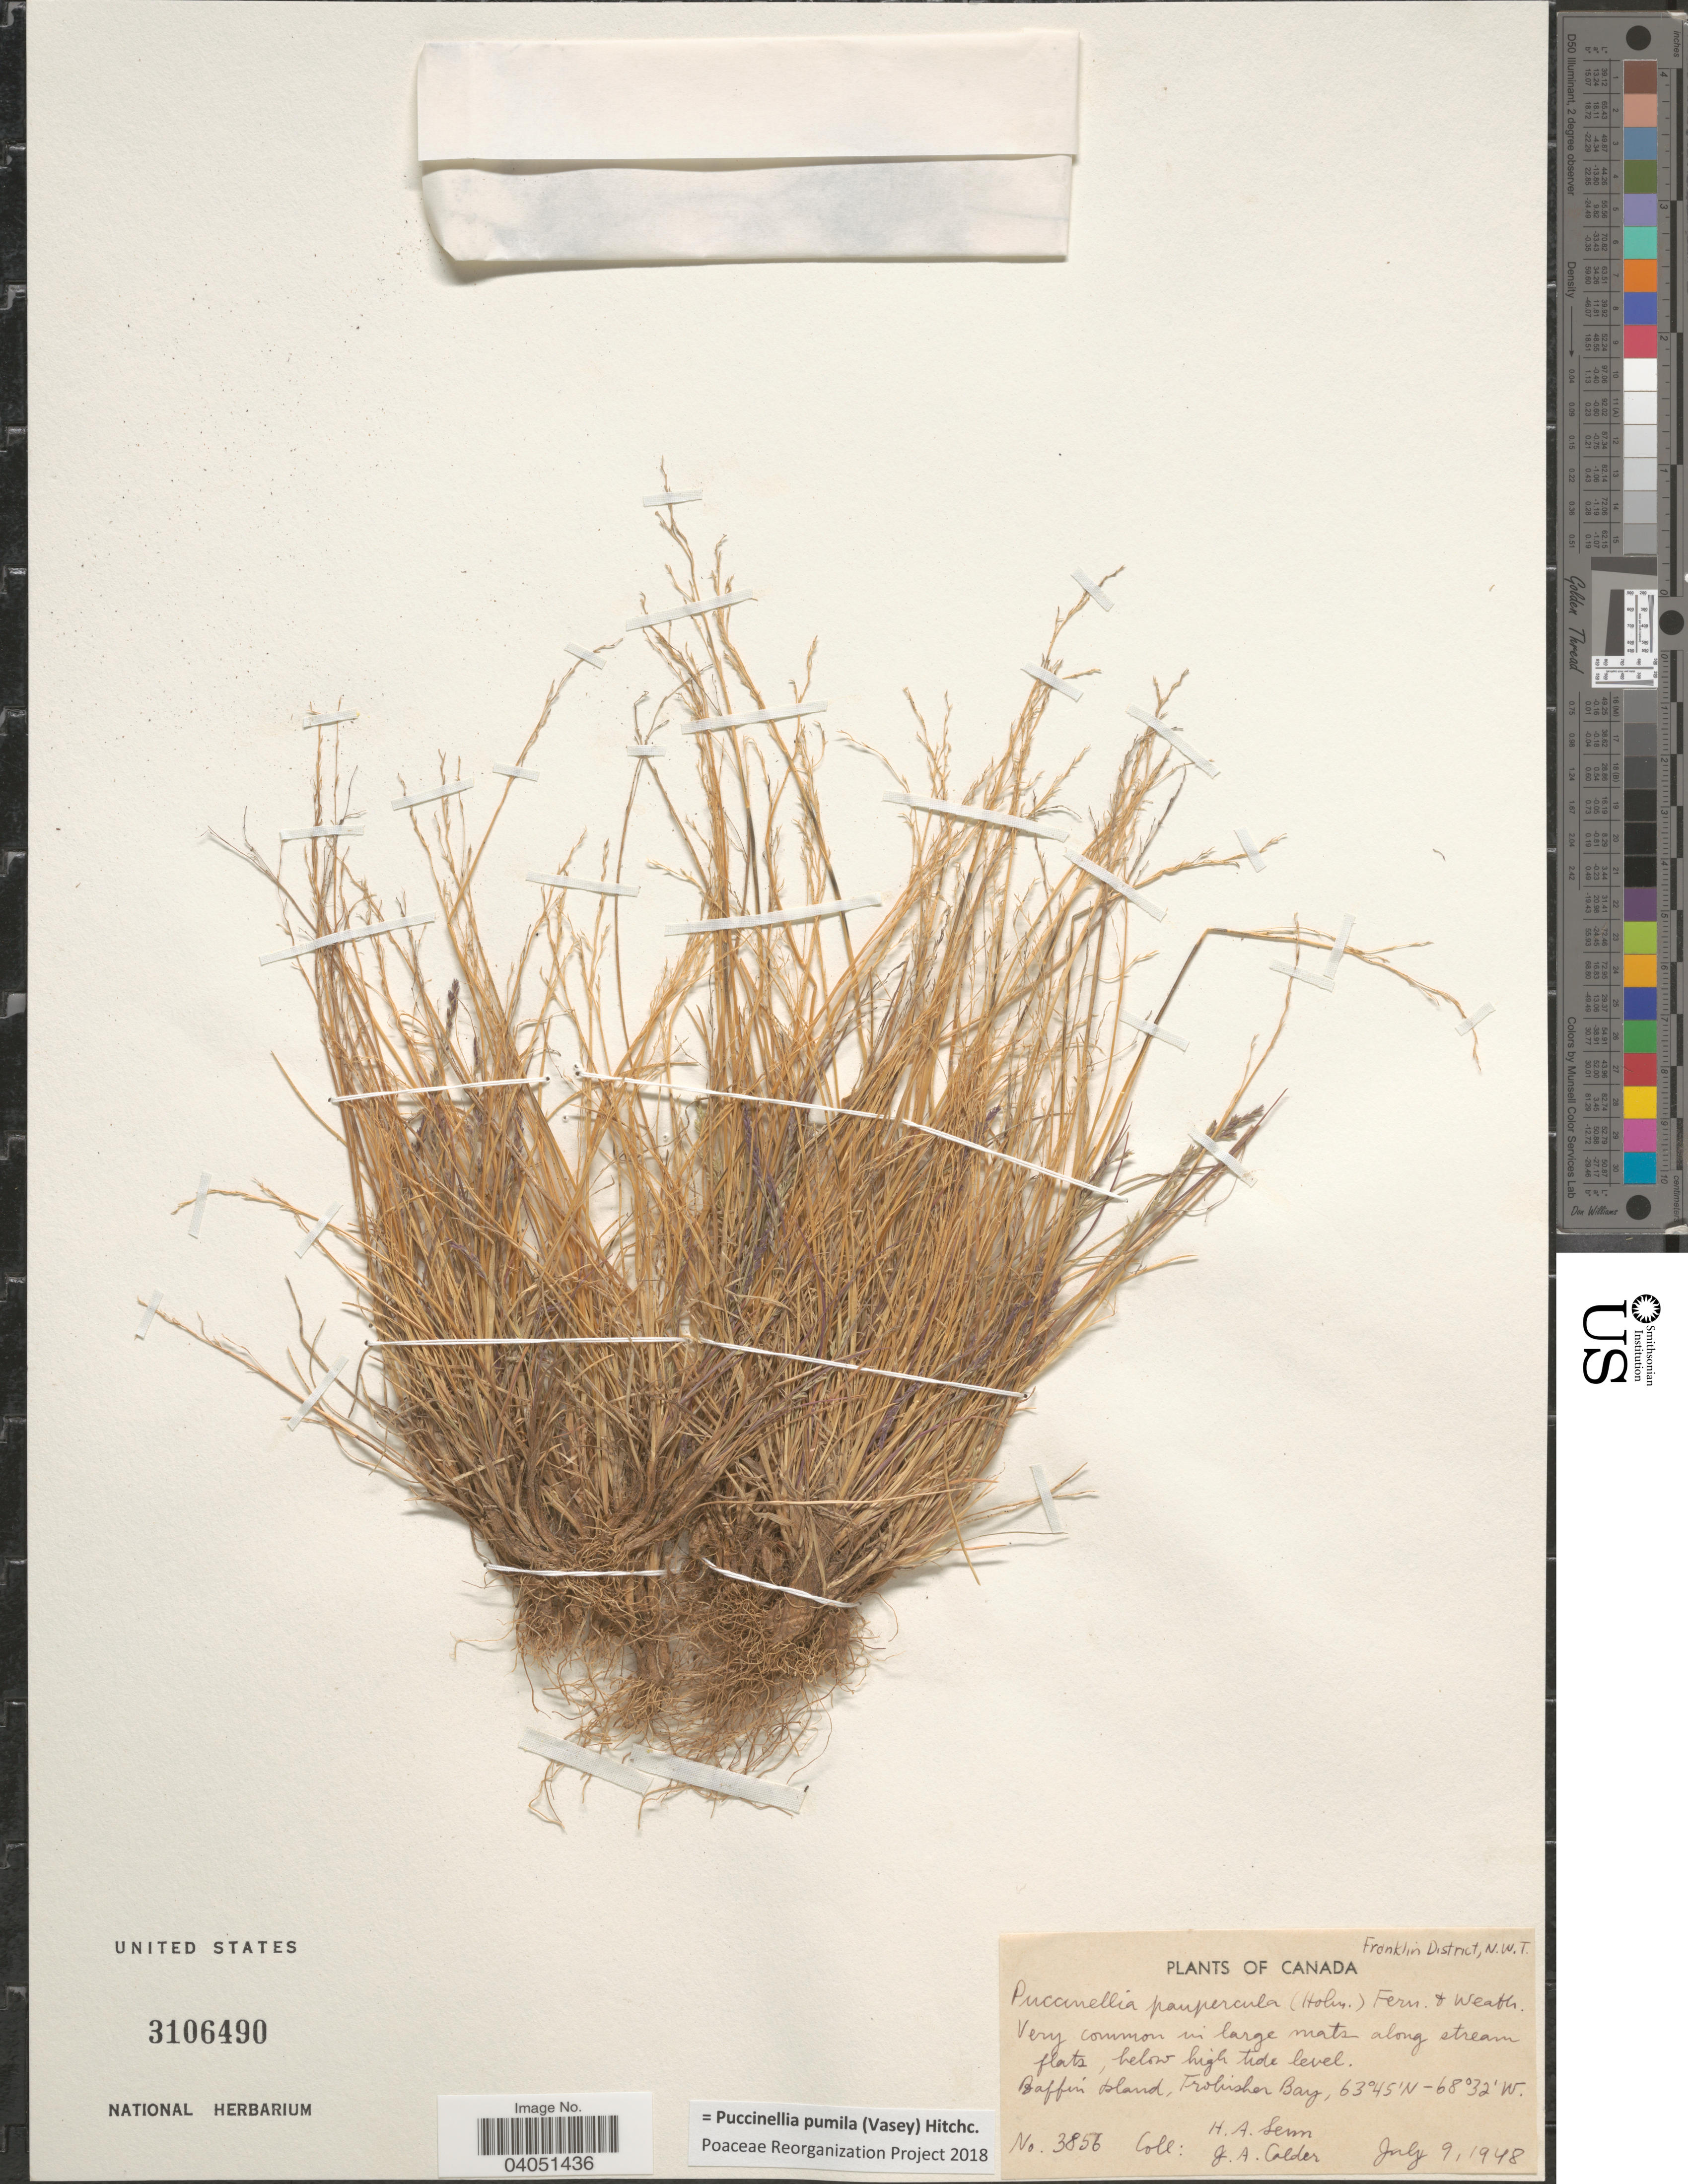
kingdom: Plantae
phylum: Tracheophyta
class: Liliopsida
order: Poales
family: Poaceae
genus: Puccinellia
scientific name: Puccinellia pumila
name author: (Vasey) Hitchc.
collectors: H. Senn & J. A. Calder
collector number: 3856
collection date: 1948-07-09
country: Canada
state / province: Northwest Territories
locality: Franklin District. Baffin Island, Franklin Bay.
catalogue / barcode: US 3106490